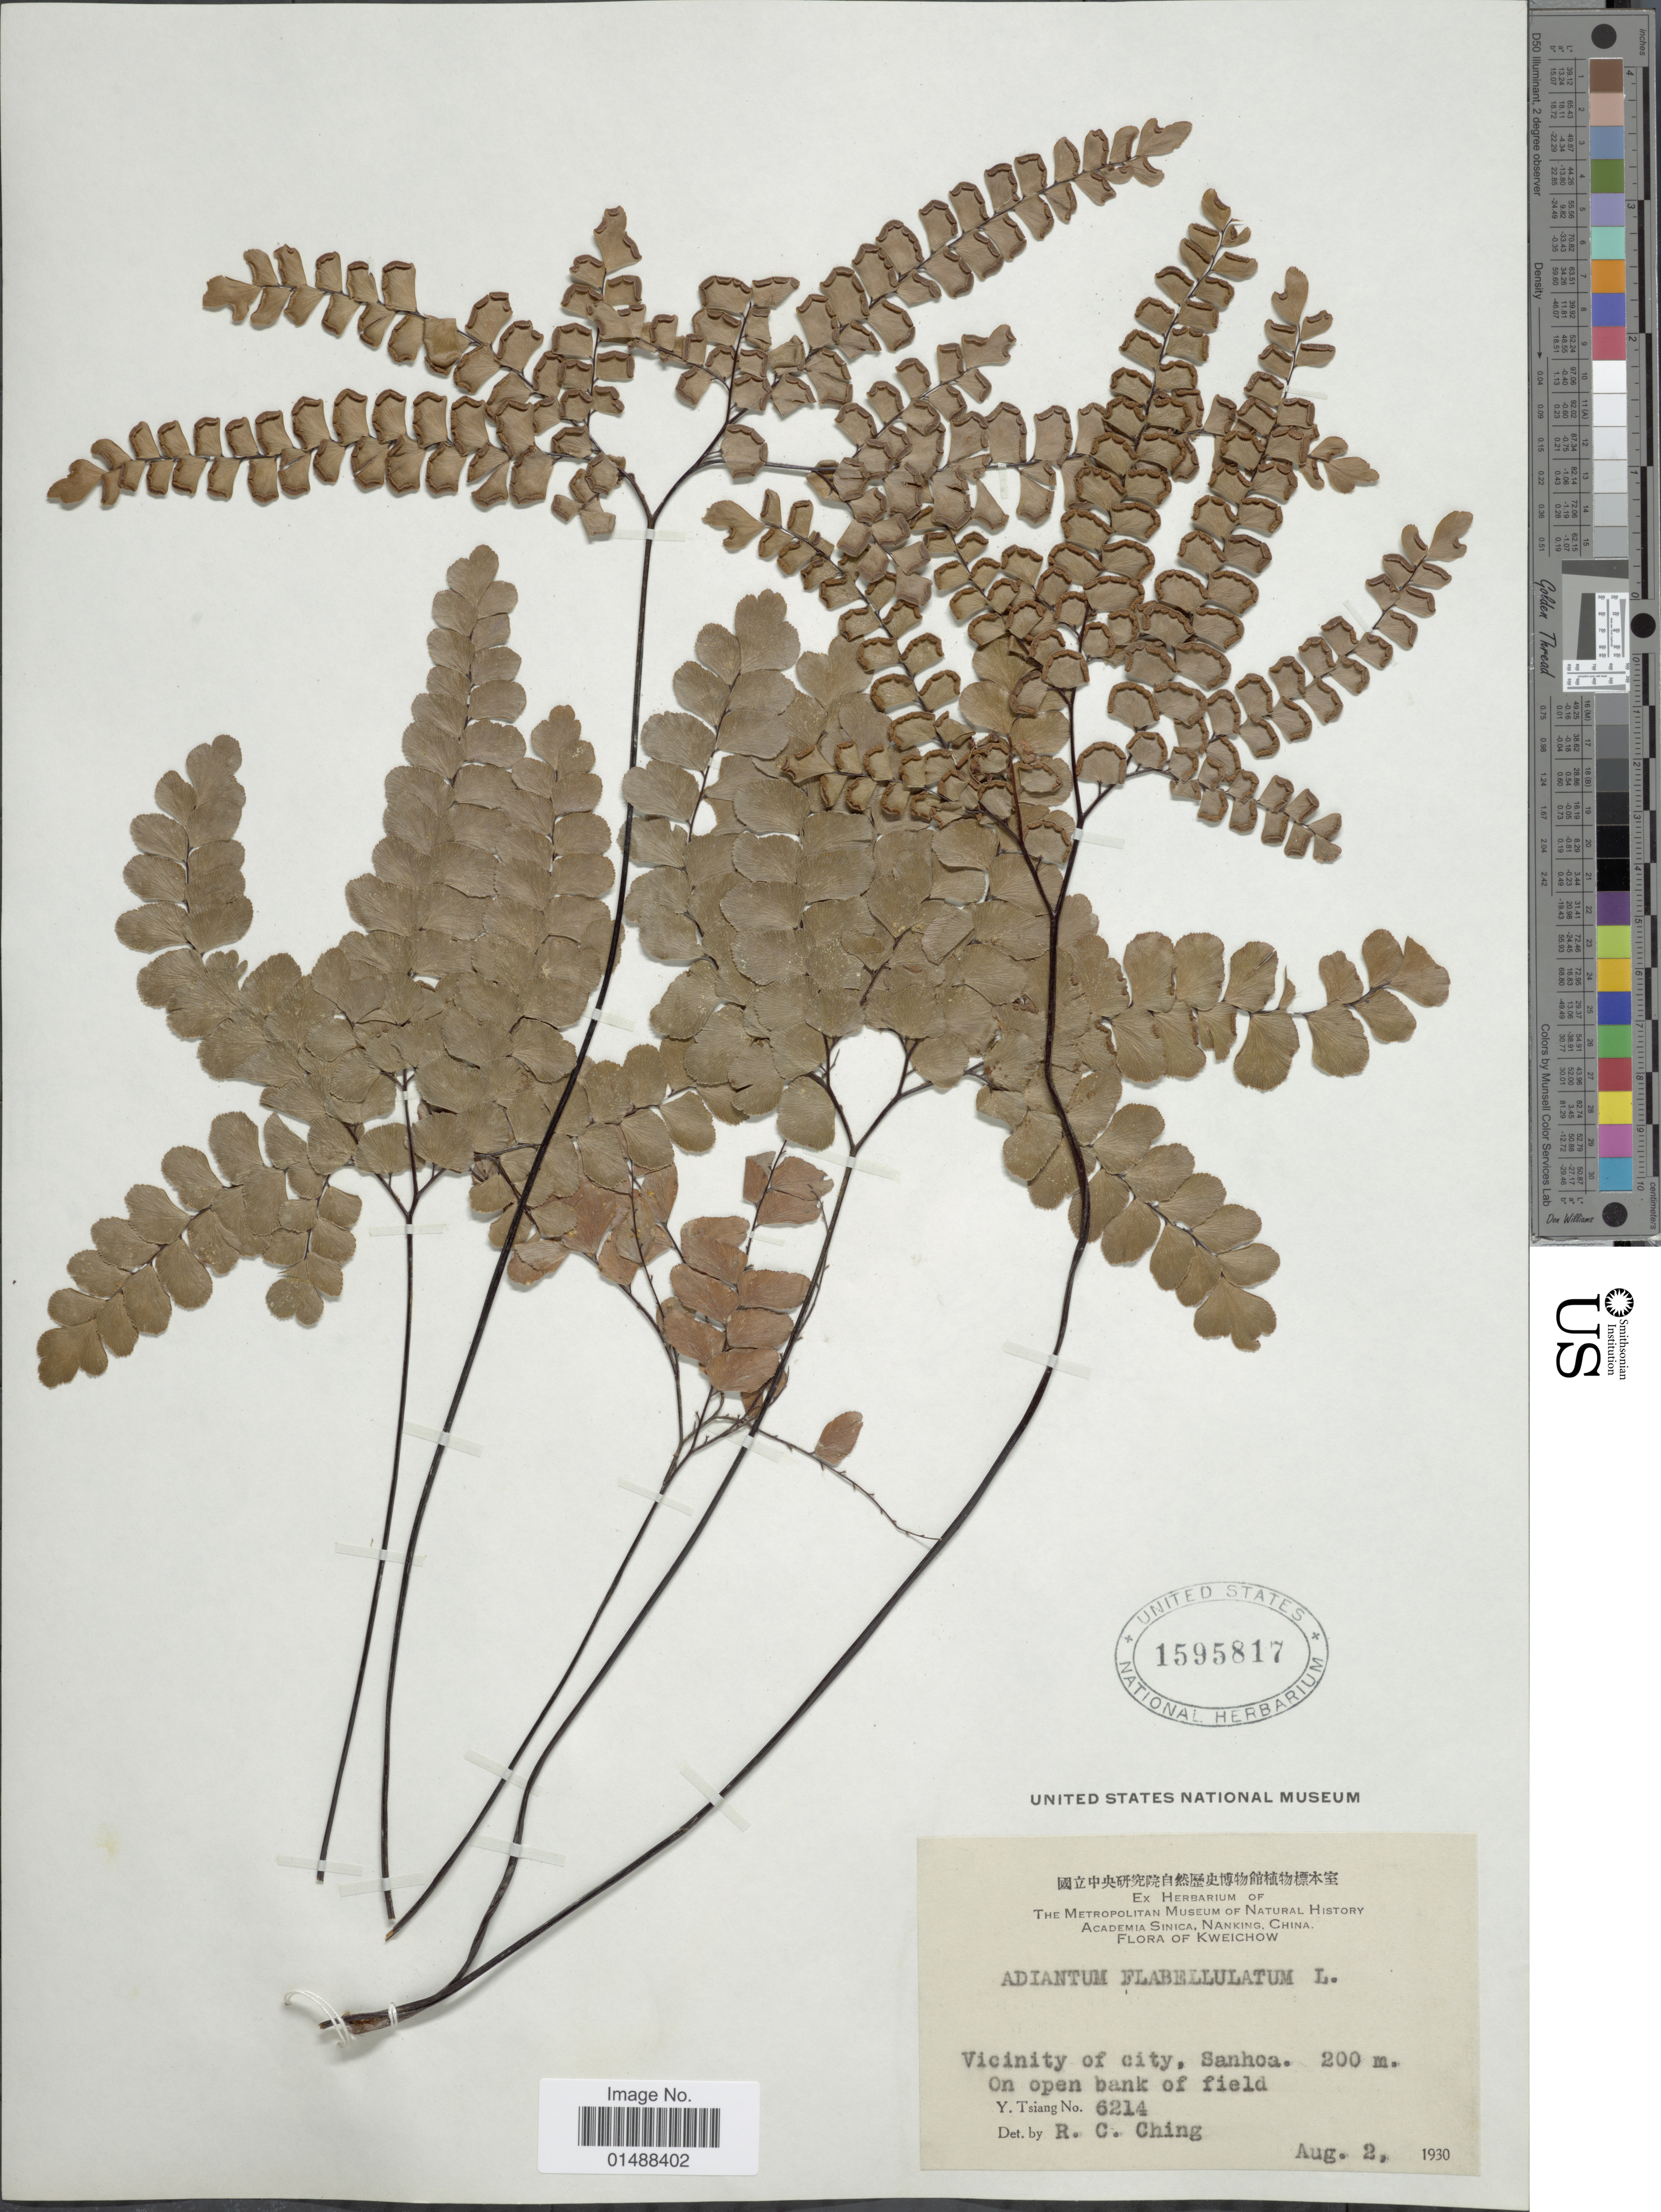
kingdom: Plantae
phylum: Tracheophyta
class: Polypodiopsida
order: Polypodiales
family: Pteridaceae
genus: Adiantum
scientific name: Adiantum flabellulatum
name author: L.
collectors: Y. Tsiang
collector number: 6214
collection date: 1930-08-02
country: China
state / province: Guizhou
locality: Kweichow, China, vicinity of city, Sanhoa.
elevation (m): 200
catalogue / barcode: US 1595817